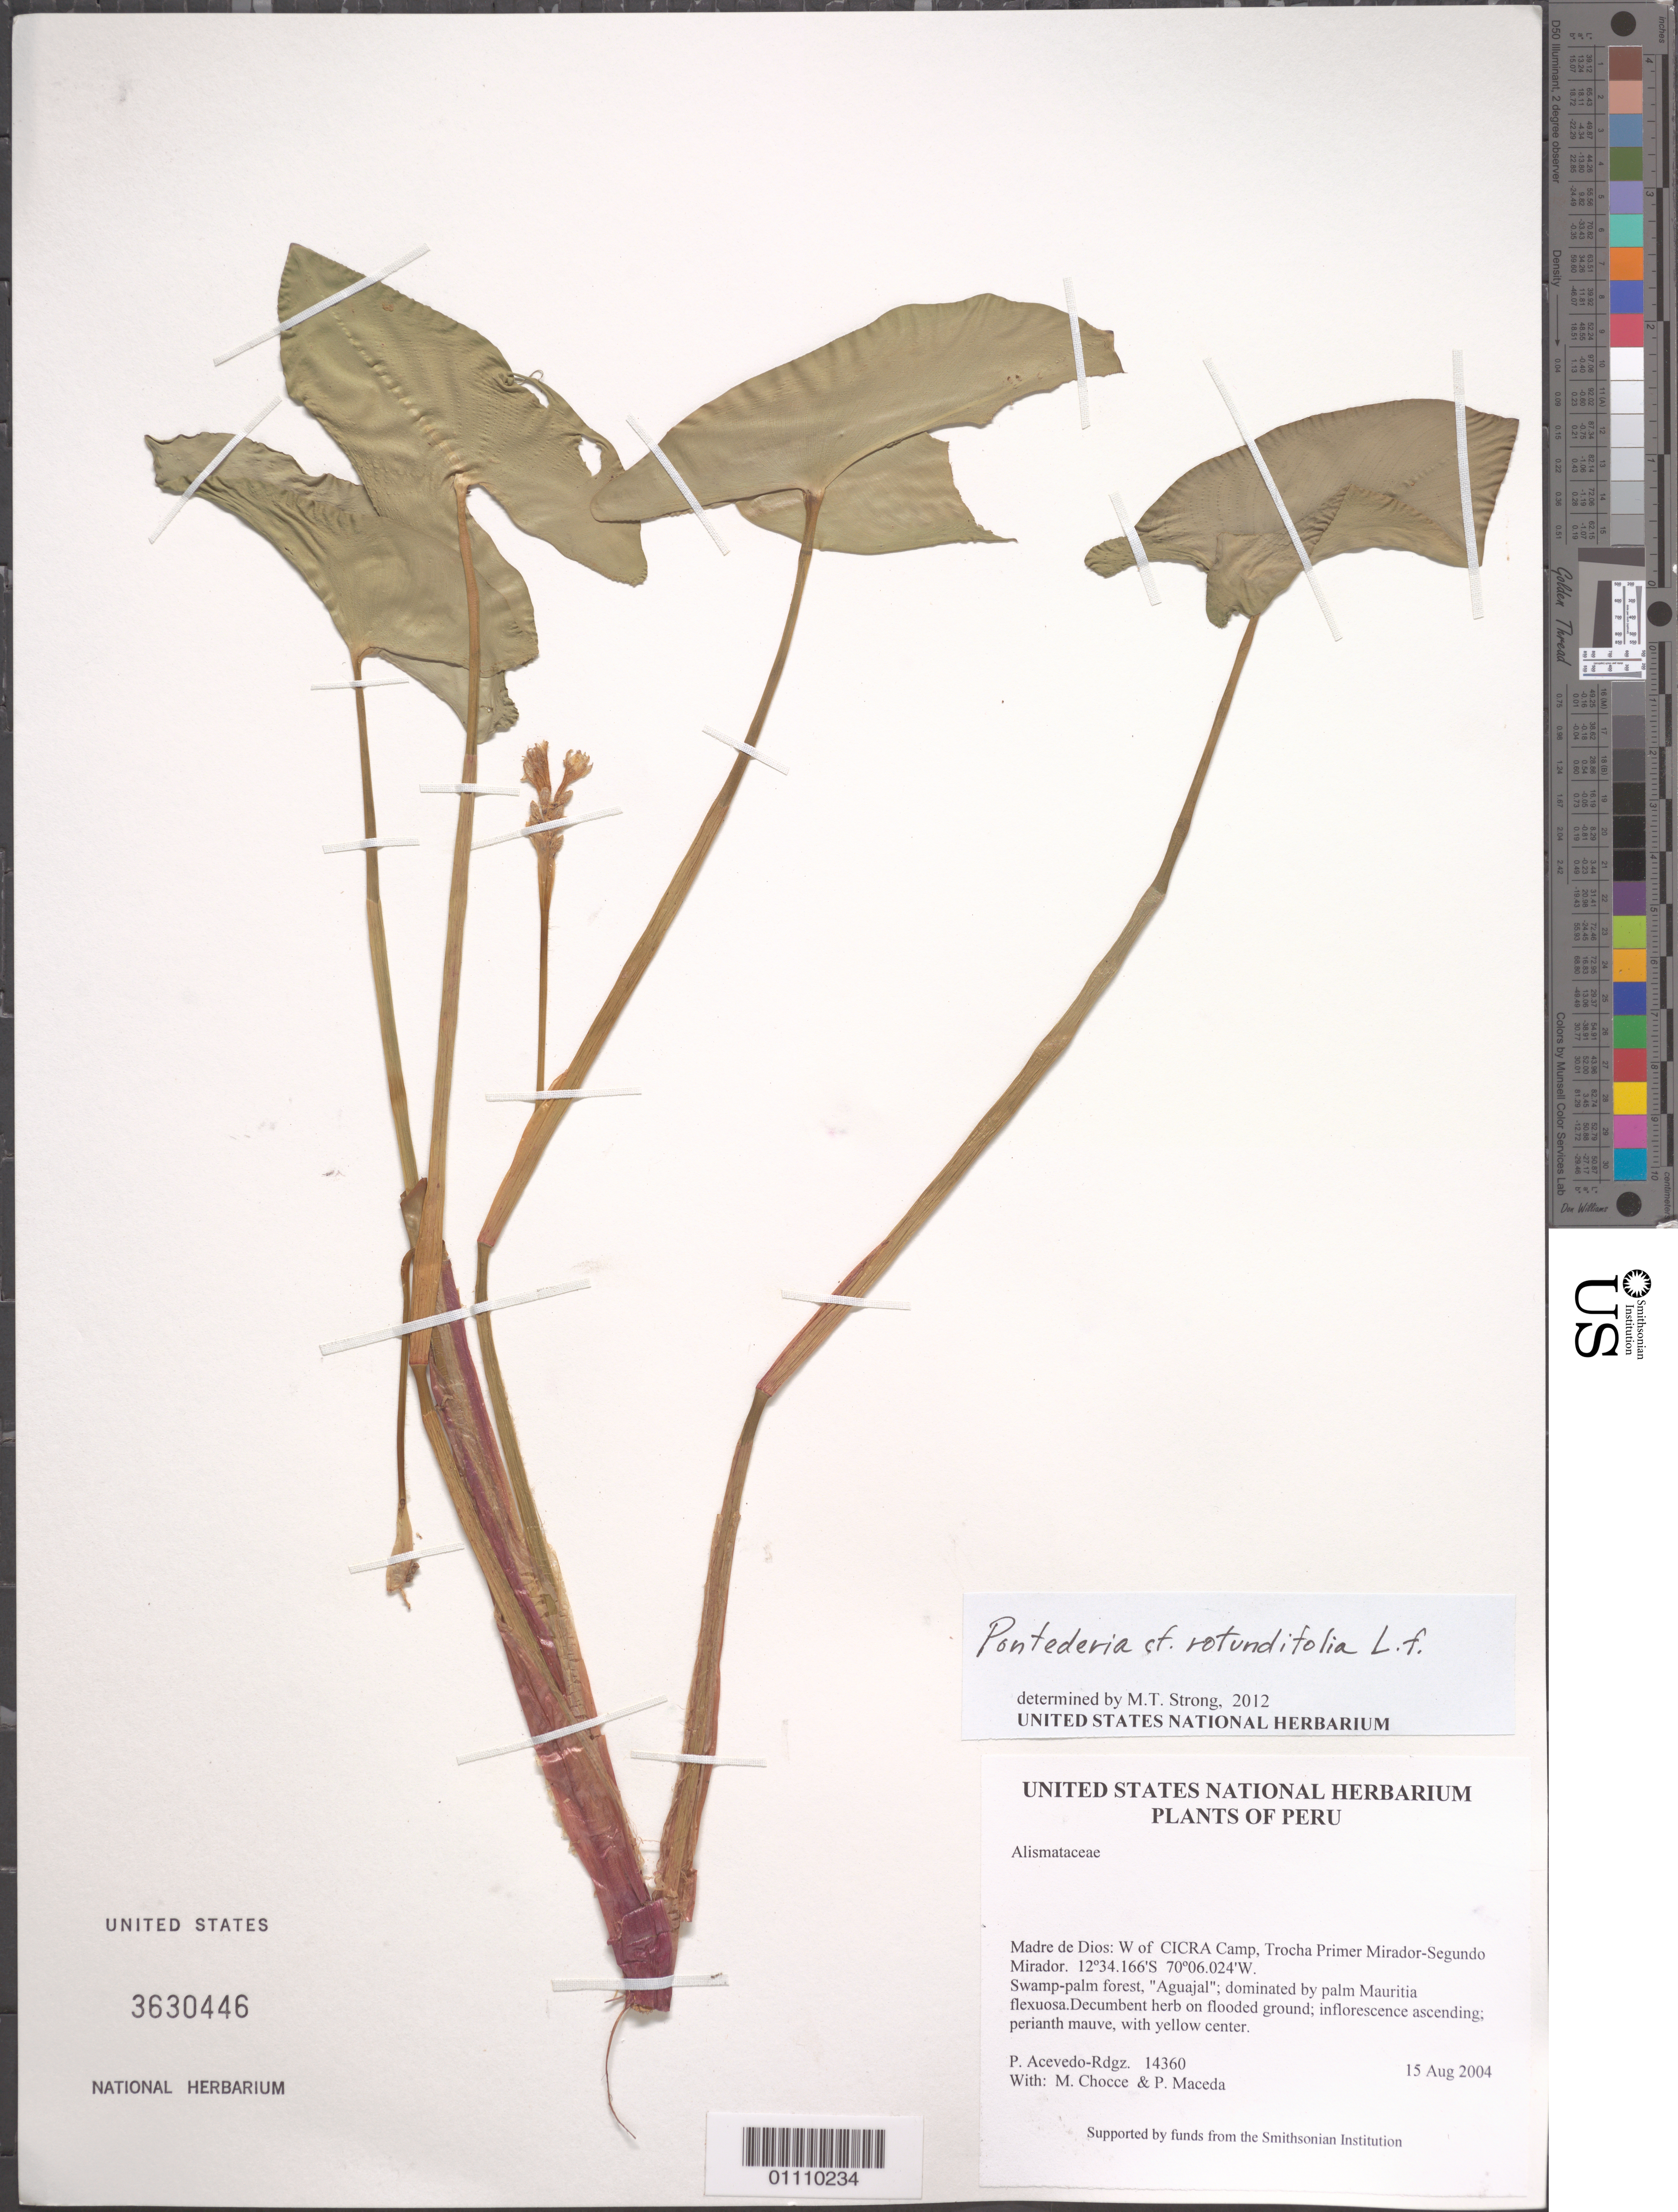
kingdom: Plantae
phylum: Tracheophyta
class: Liliopsida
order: Commelinales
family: Pontederiaceae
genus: Pontederia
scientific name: Pontederia rotundifolia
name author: L. f.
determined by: Strong, M. T., (US), Smithsonian Institution - National Museum of Natural History (UNITED STATES)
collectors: P. Acevedo-Rodr., M. Chocce & P. Maceda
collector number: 14360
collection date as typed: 15 Aug 2004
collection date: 2004-08-15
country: Peru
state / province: Madre de Dios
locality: Madre de Dios: W of CICRA Camp, Trocha Primer Mirador-Segundo Mirador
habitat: Swamp-palm forest, "Aguajal"; dominated by palm Mauritia flexuosa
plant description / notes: NY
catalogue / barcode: US 3630446